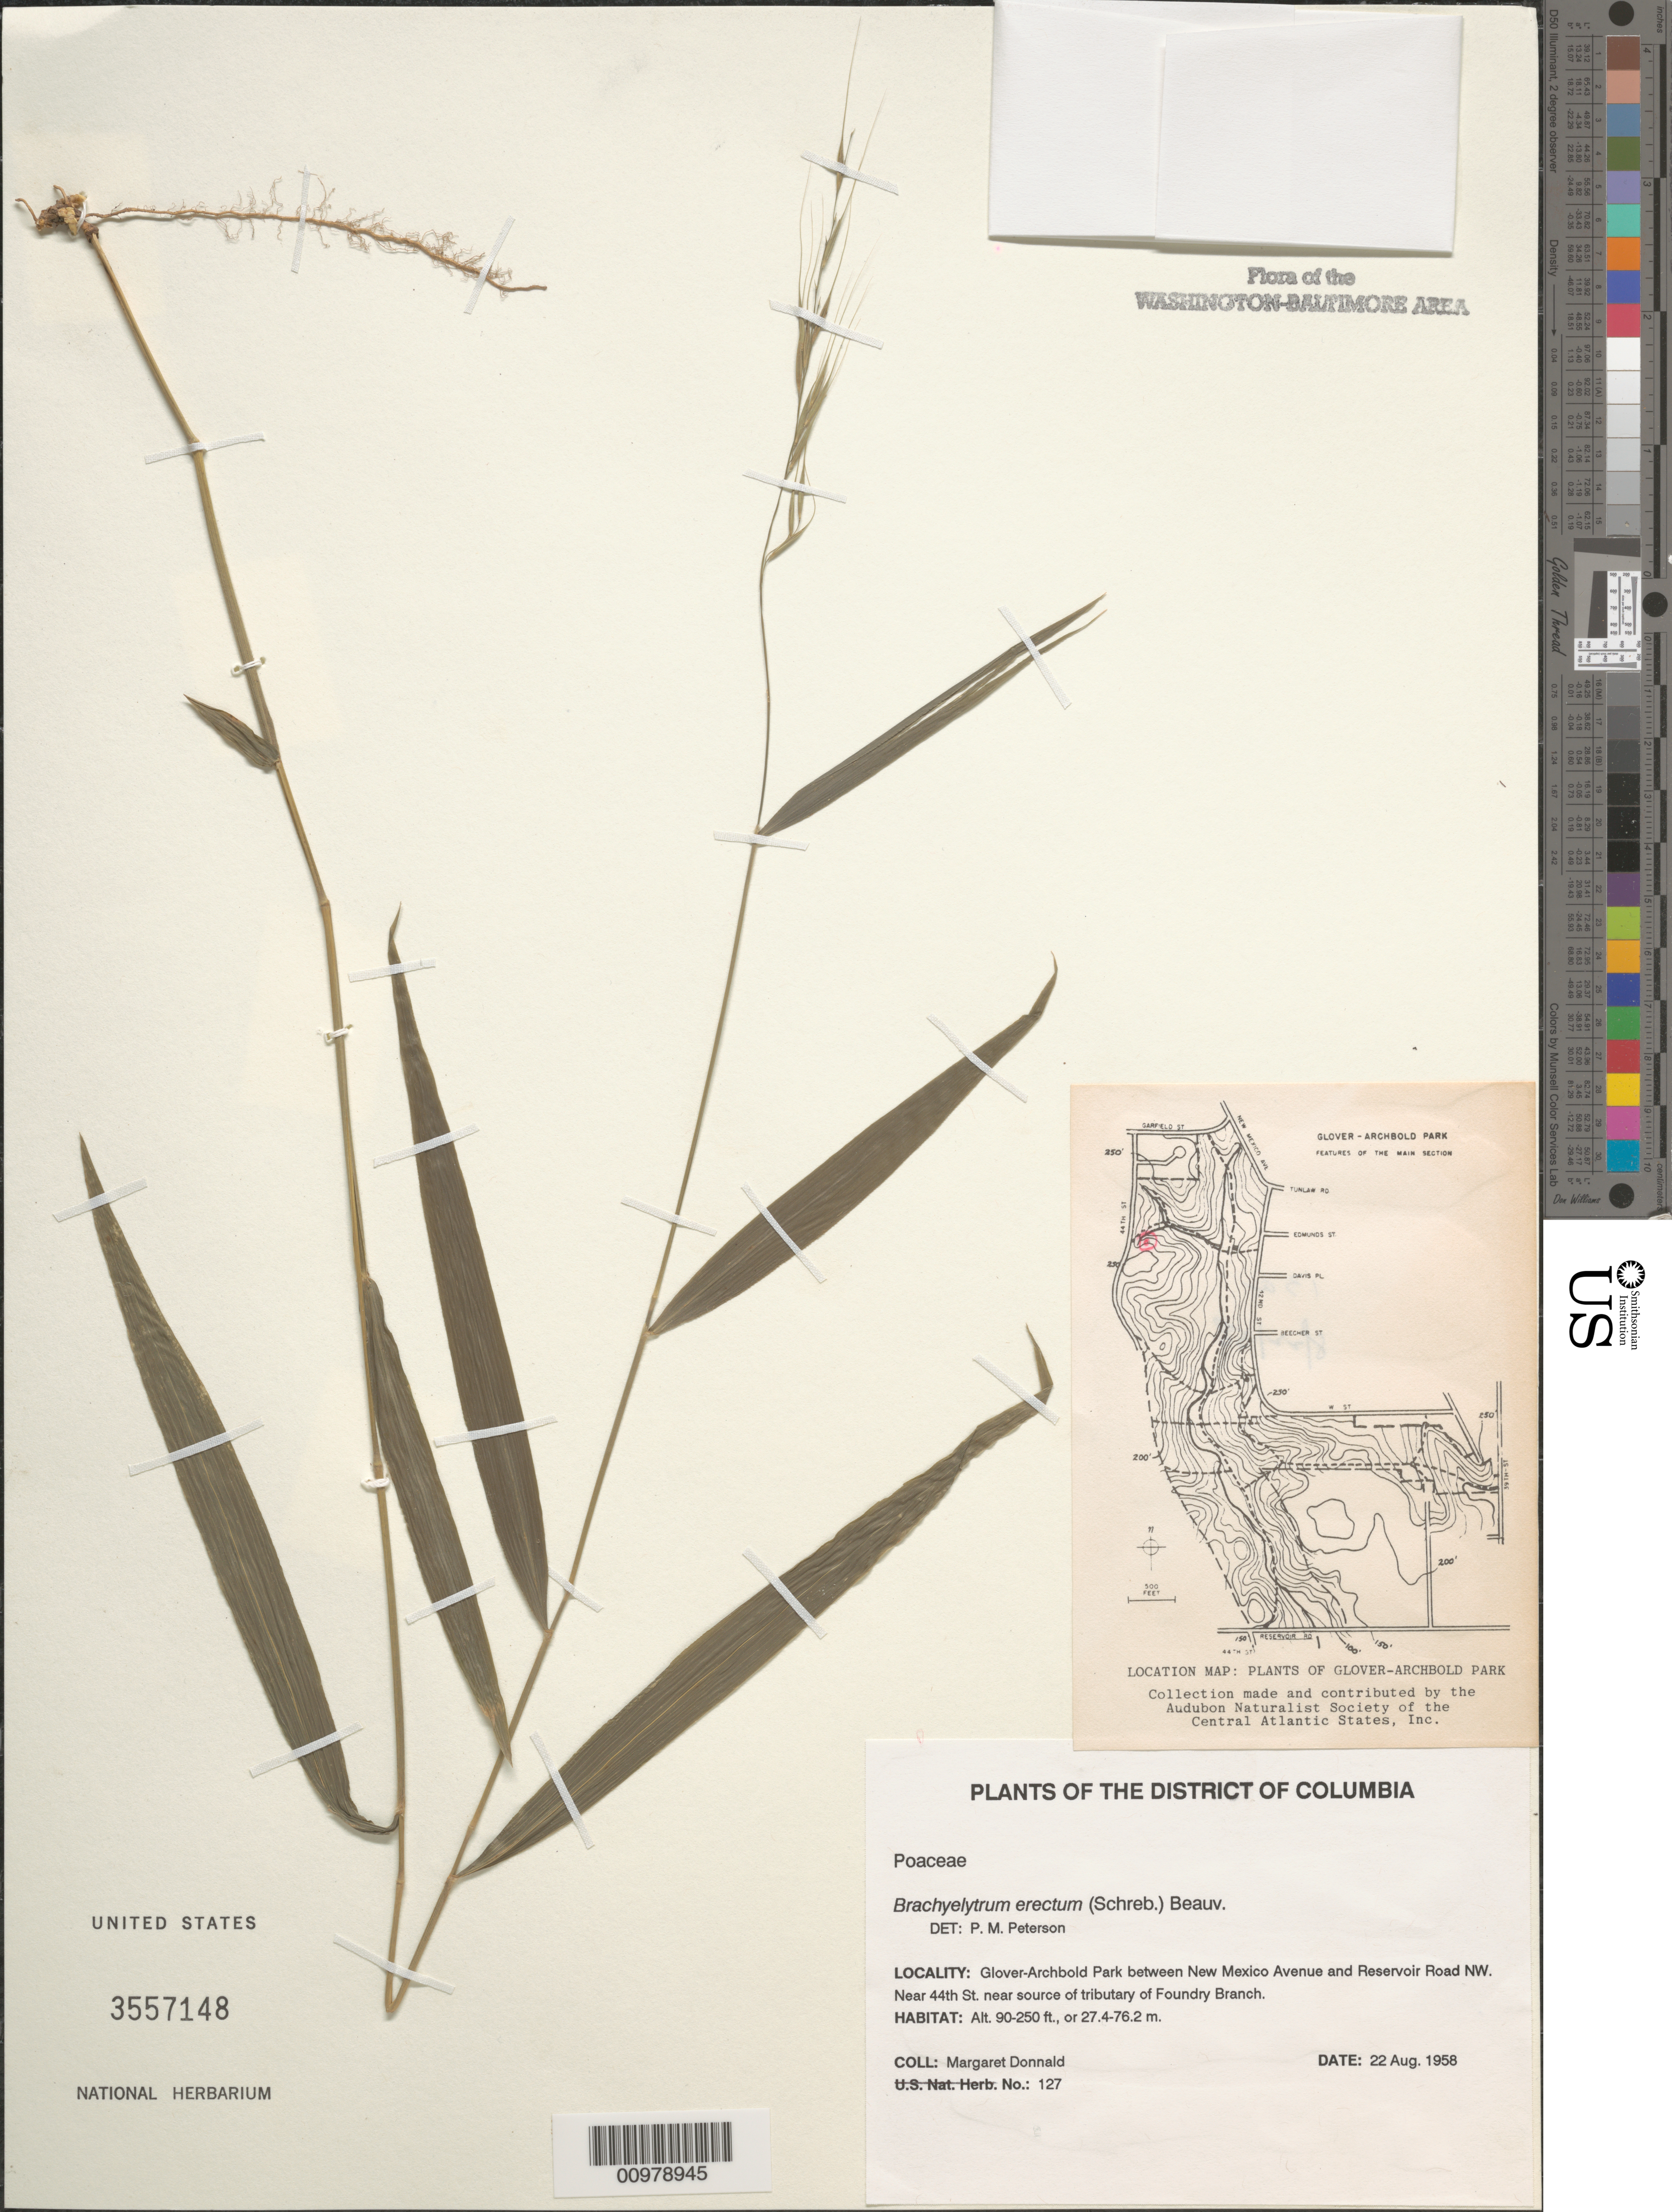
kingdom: Plantae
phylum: Tracheophyta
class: Liliopsida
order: Poales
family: Poaceae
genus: Brachyelytrum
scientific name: Brachyelytrum erectum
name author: (Schreb.) P. Beauv.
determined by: Peterson, Paul M., (BOT), Smithsonian Institution - National Museum of Natural History (UNITED STATES)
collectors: M. Donnald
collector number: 128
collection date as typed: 22 Aug 1958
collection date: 1958-08-22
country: United States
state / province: District of Columbia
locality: Glover-Archbold Park between New Mexico Avenue and Reservoir Road NW. Near 44th St. near source of tributary of Foundry Branch.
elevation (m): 27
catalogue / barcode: US 3557148